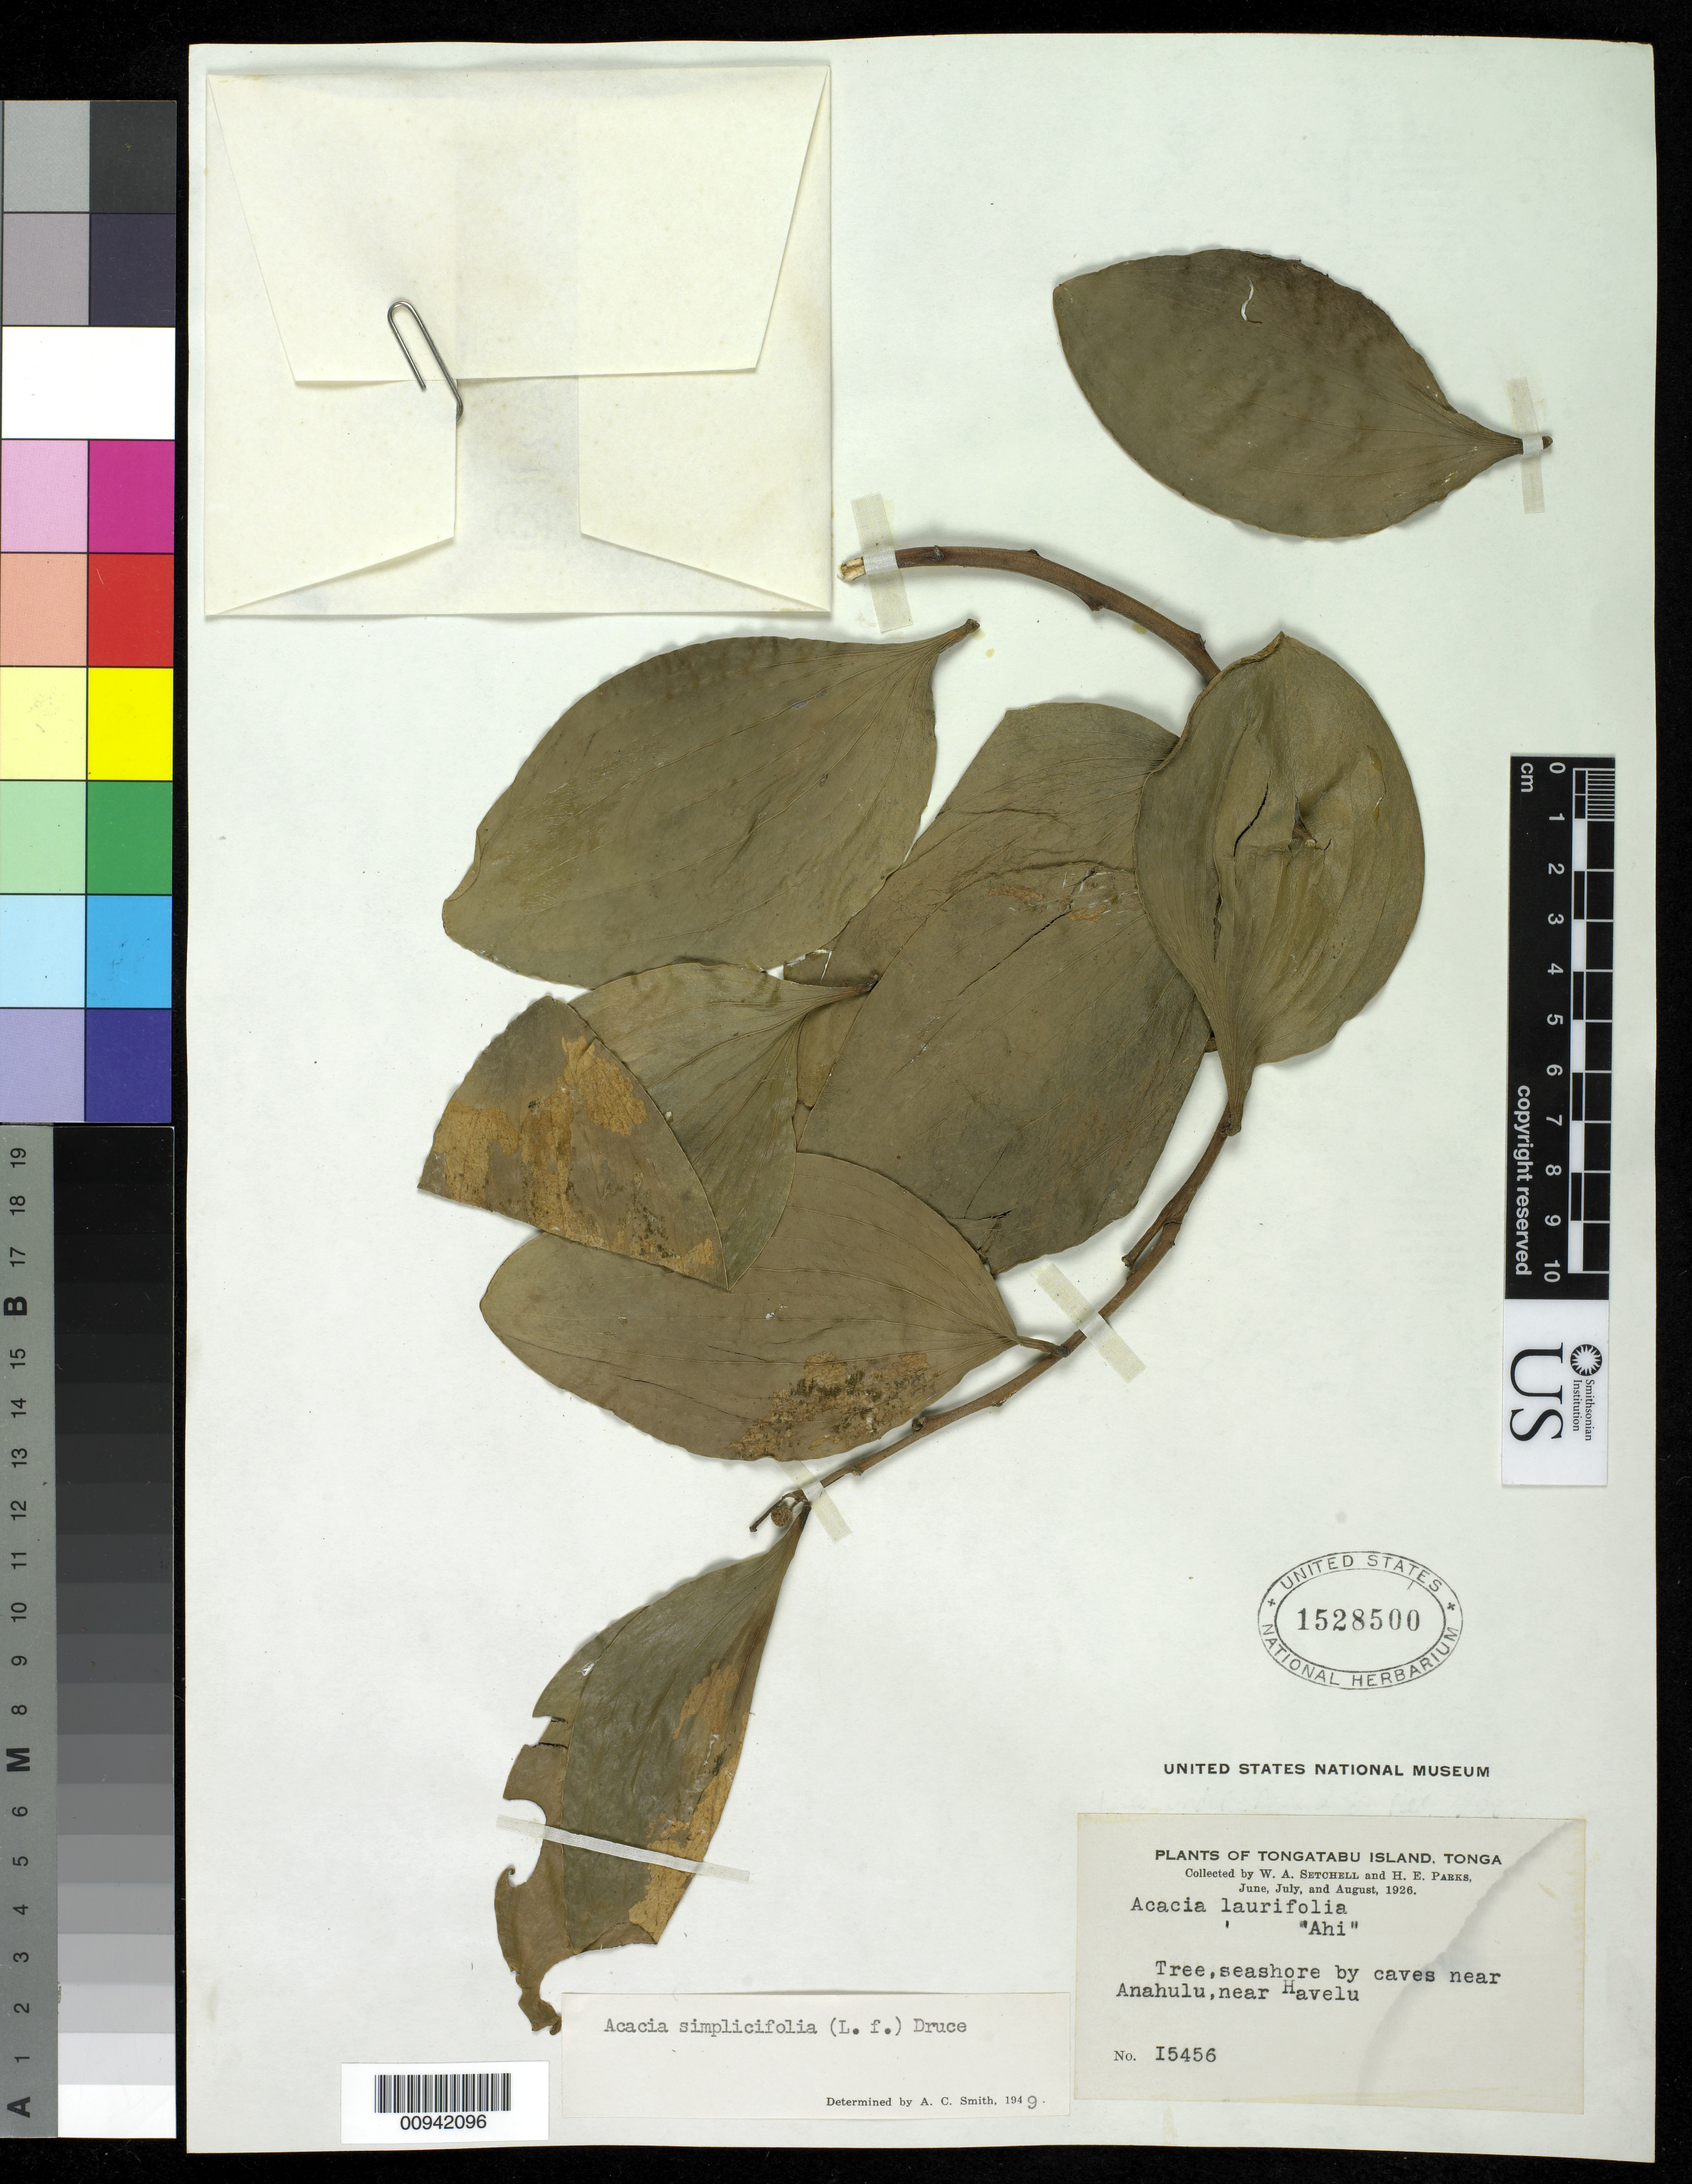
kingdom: Plantae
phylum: Tracheophyta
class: Magnoliopsida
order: Fabales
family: Fabaceae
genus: Acacia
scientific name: Acacia simplicifolia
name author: (L. f.) Schinz & Guillaumin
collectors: W. Setchell & H. E. Parks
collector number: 15456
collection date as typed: Jun 1926 to Aug 1926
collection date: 1926-06/1926-08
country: Tonga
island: Tongatapu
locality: near Anahulu, near Havelu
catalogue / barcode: US 1528500